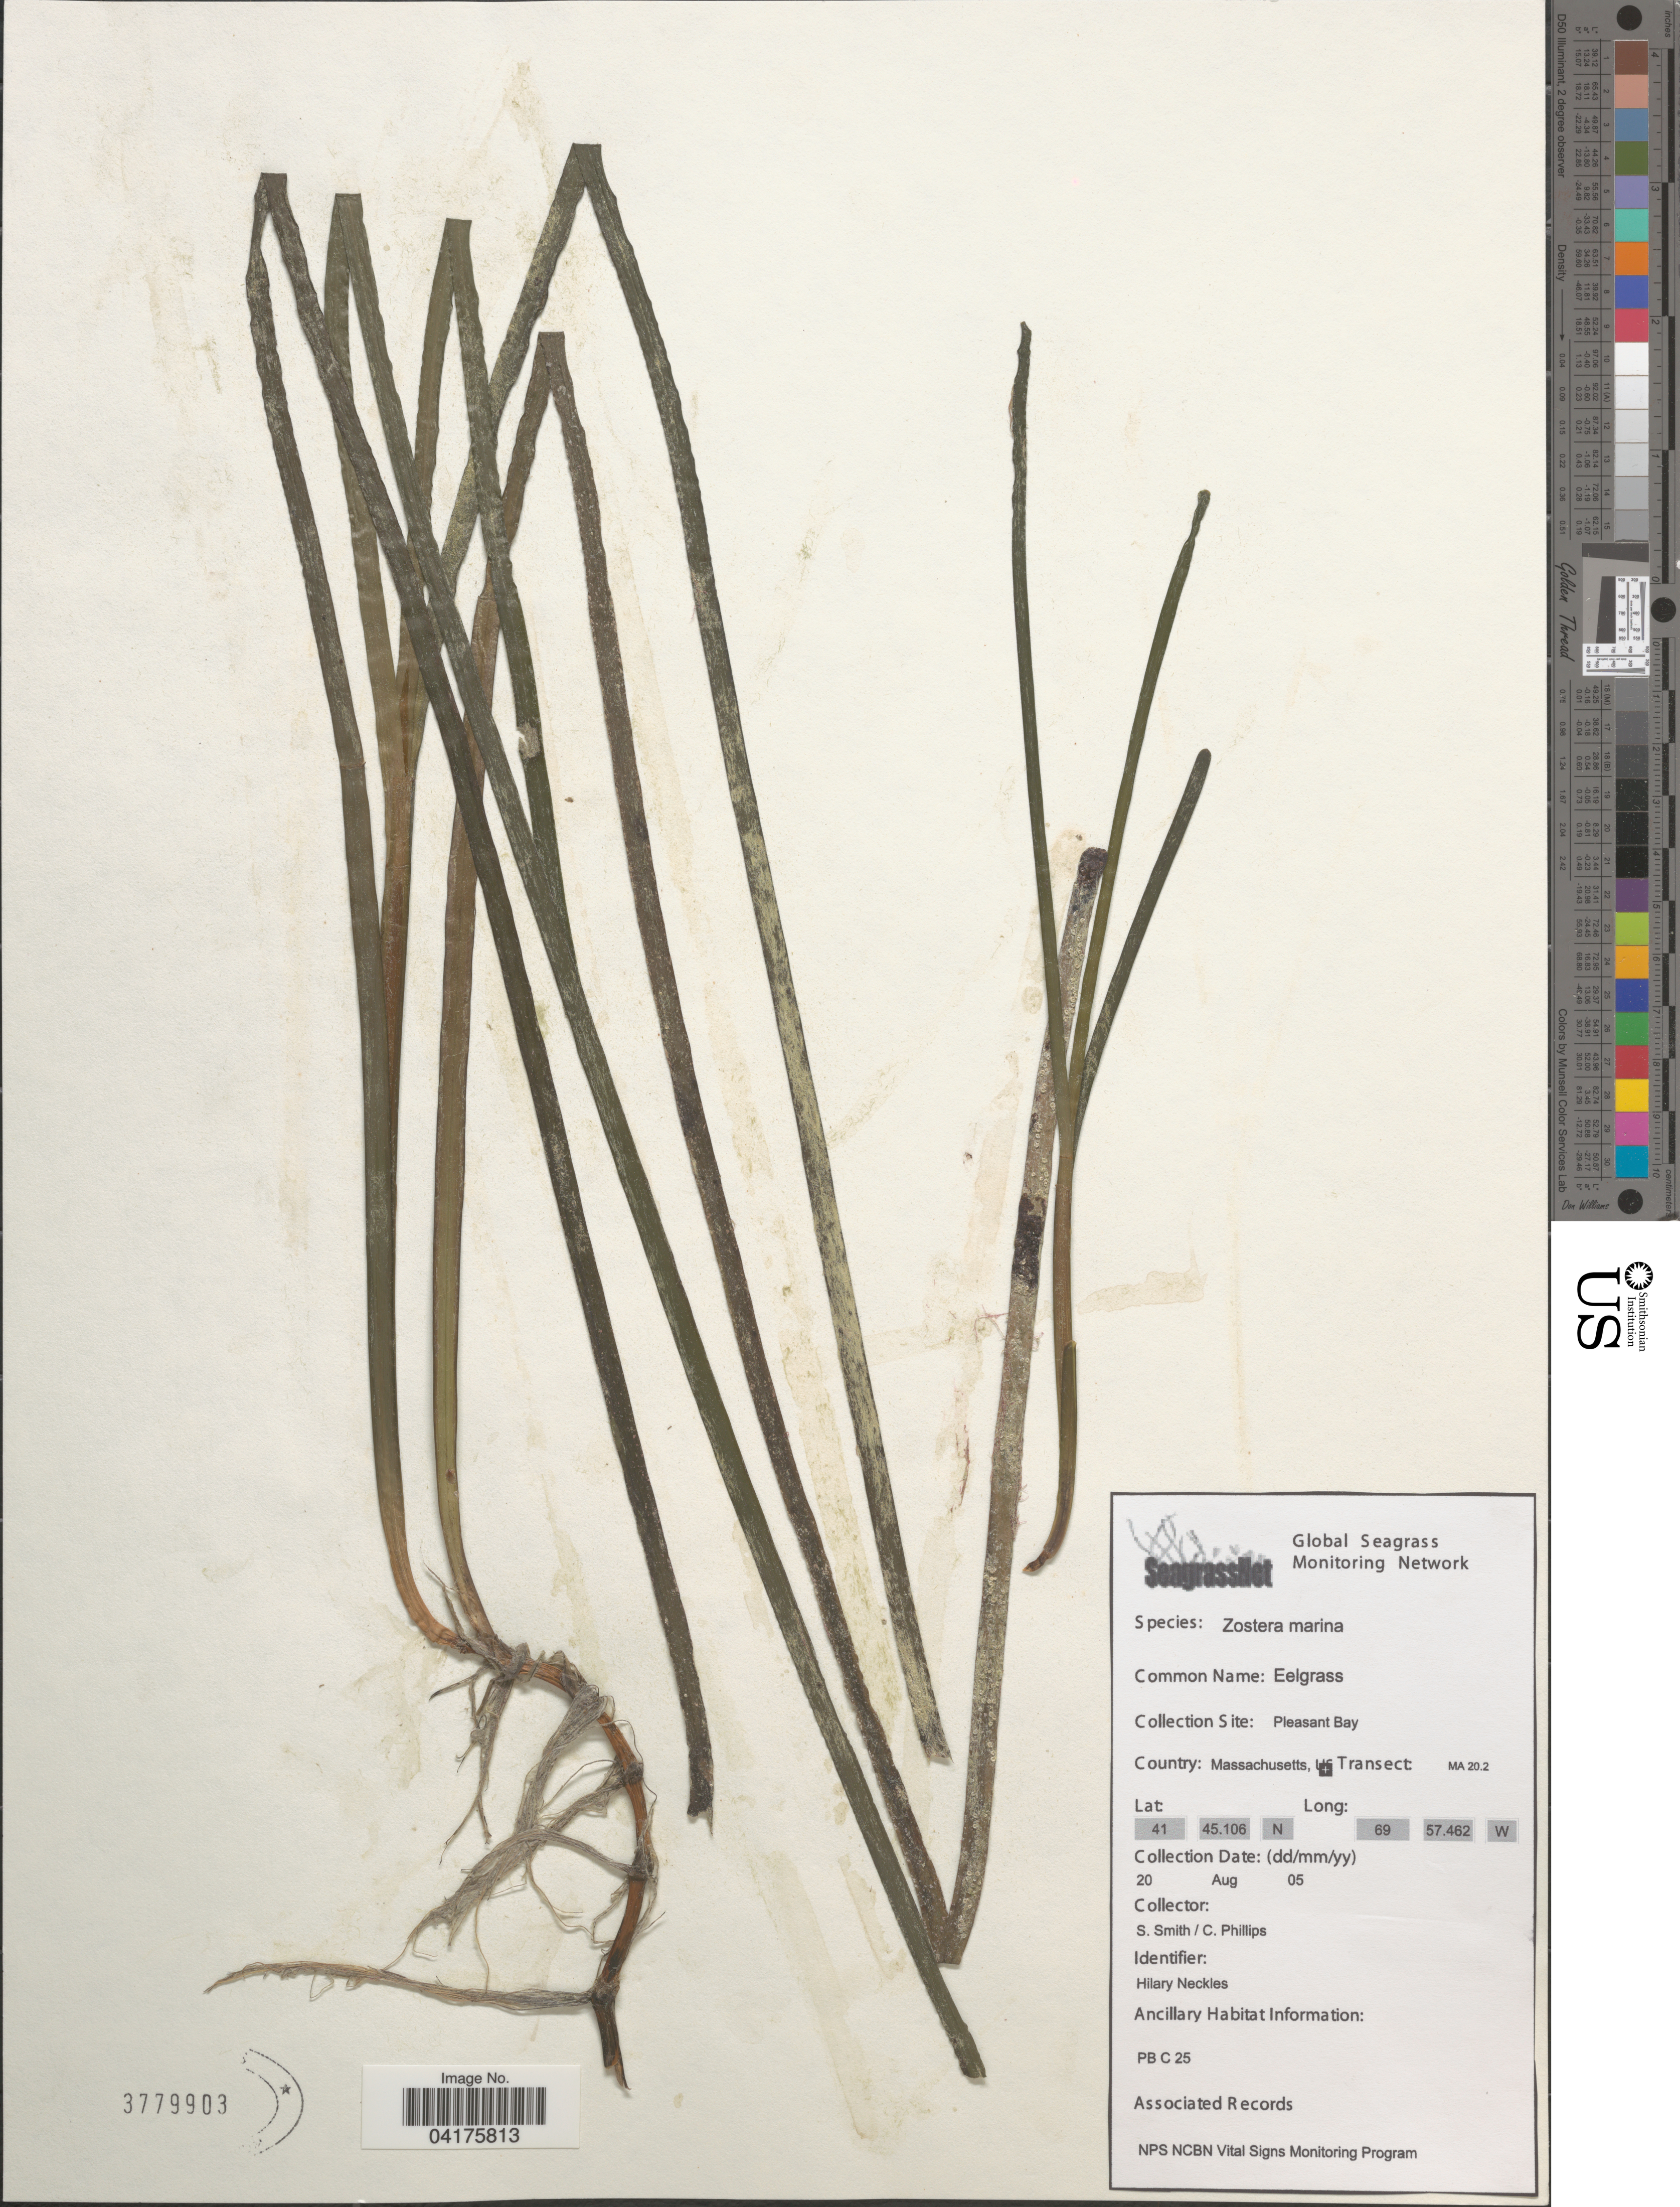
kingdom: Plantae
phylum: Tracheophyta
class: Liliopsida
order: Alismatales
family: Zosteraceae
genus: Zostera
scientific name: Zostera marina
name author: L.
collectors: S. Smith & C. Phillips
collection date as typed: Transcribed d/m/y: 20/8/5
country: United States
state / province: Massachusetts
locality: Pleasant Bay.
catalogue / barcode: US 3779903